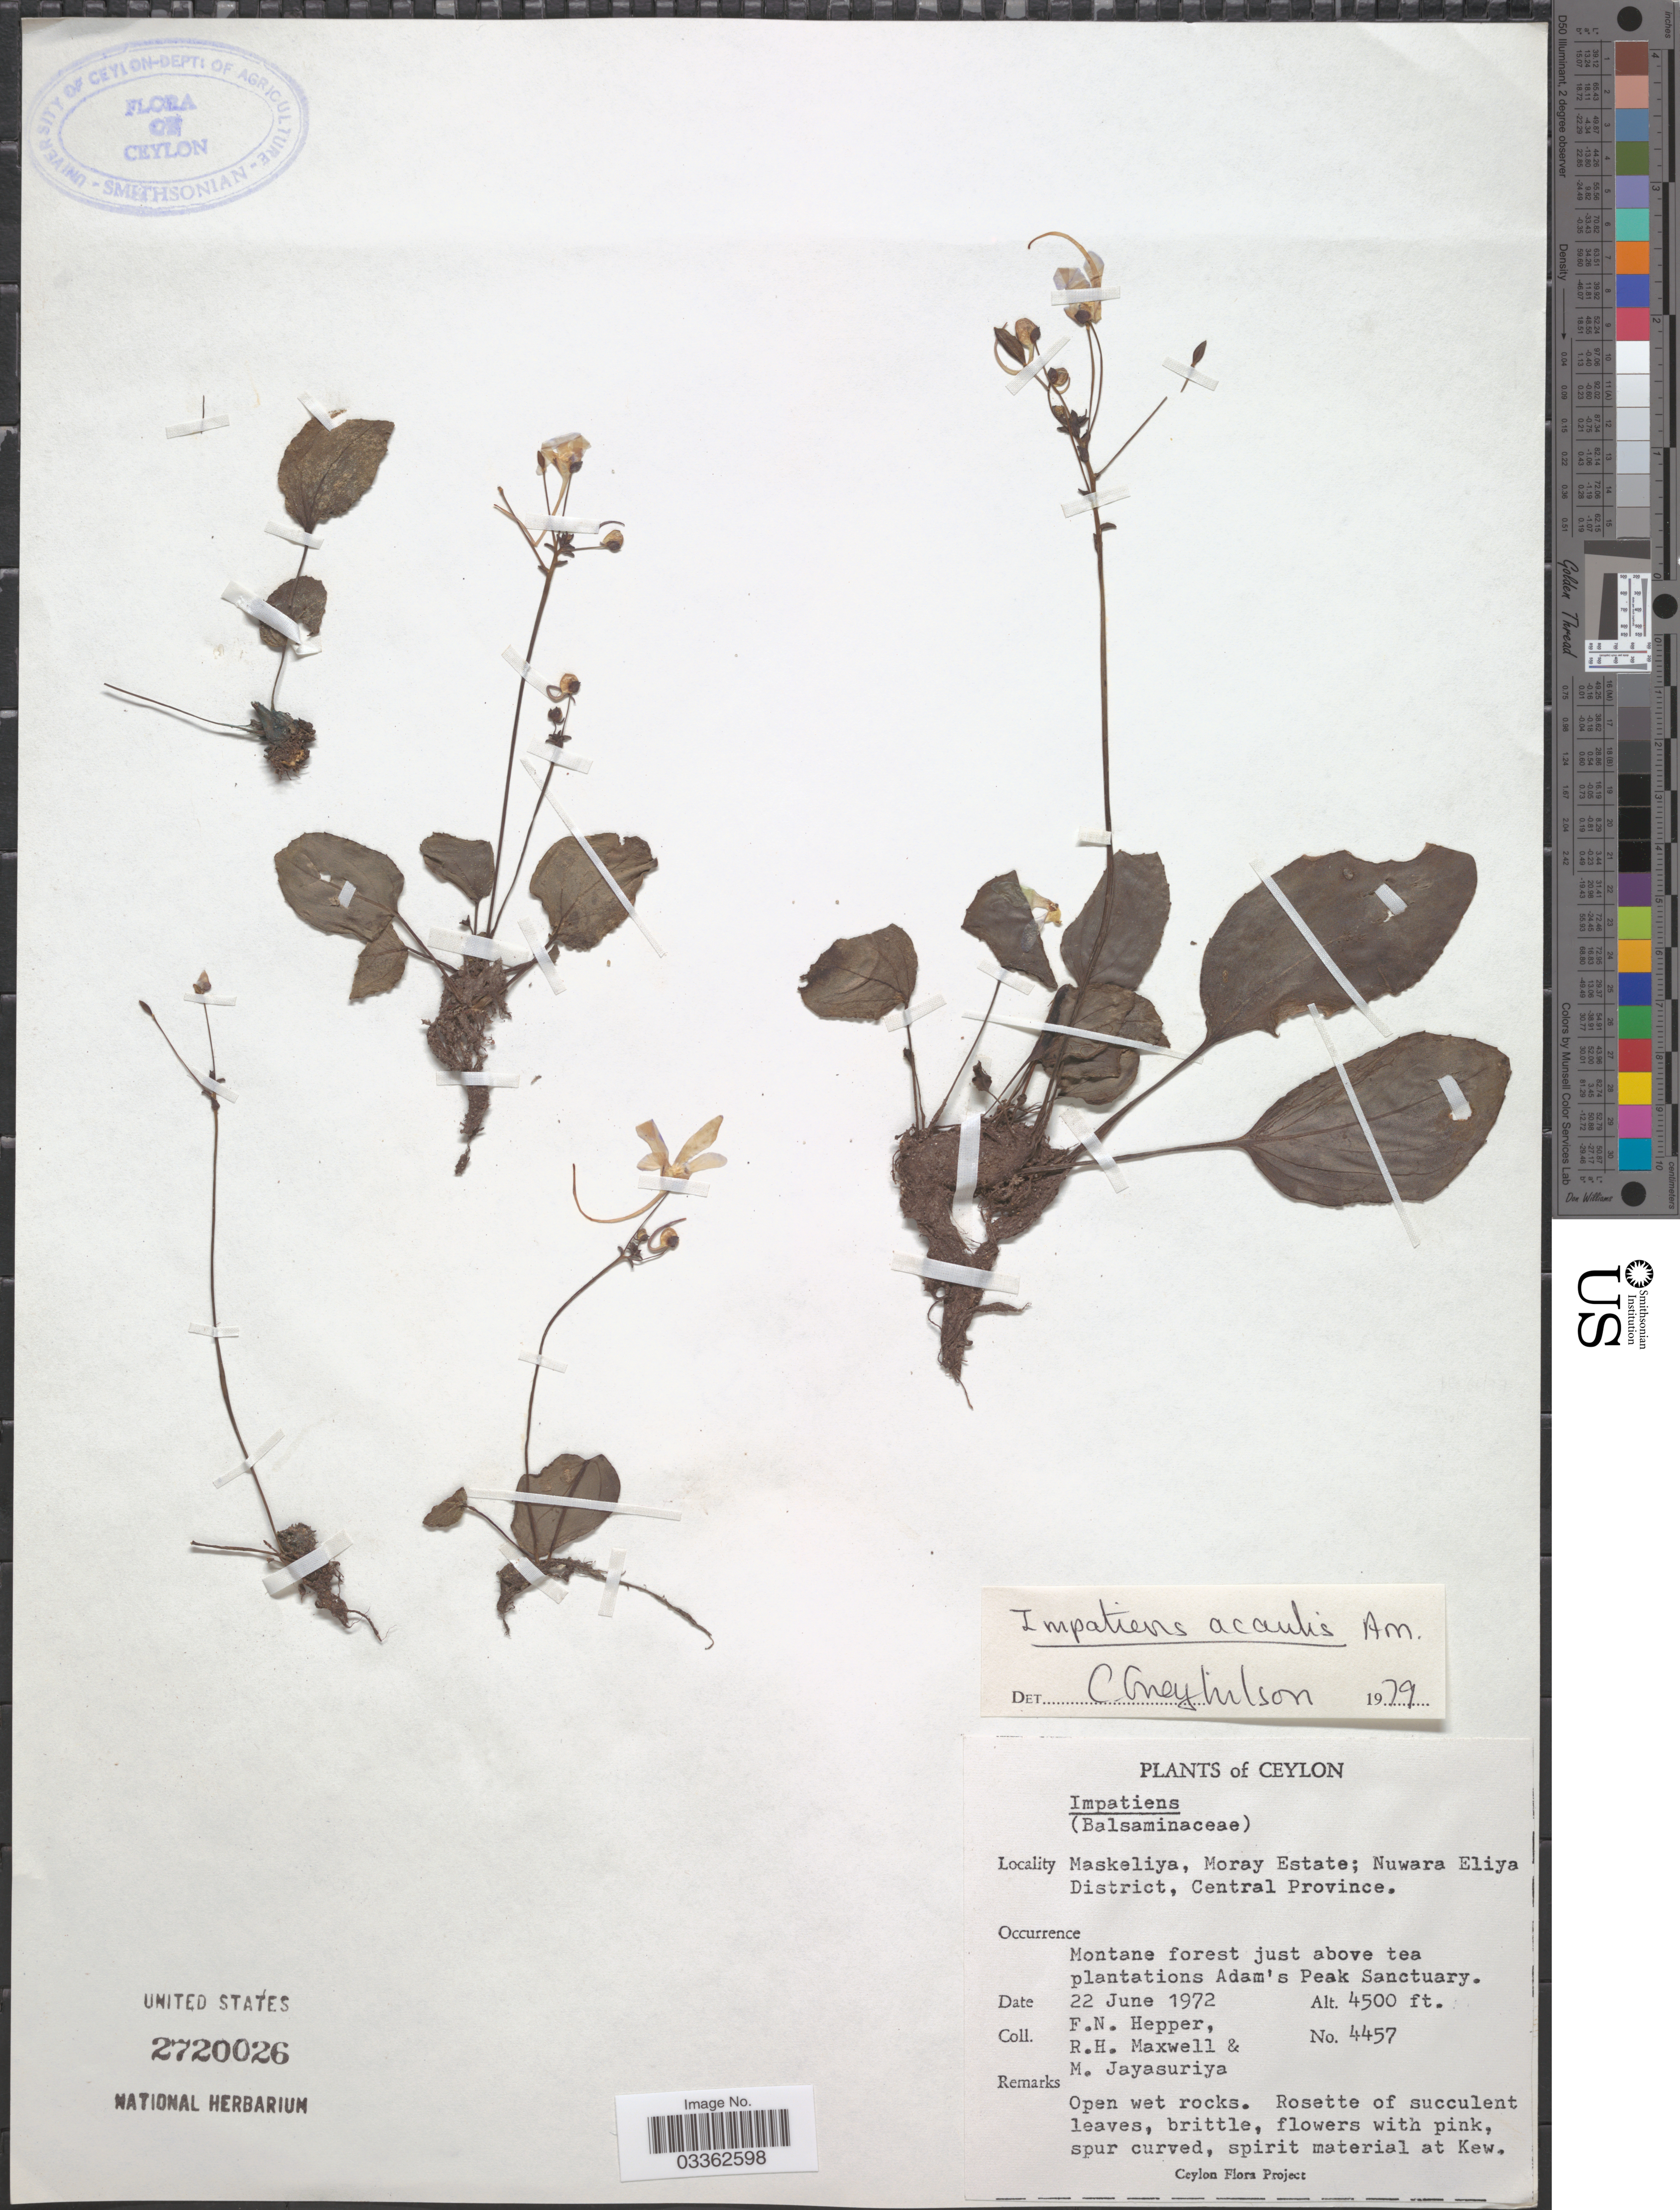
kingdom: Plantae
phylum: Tracheophyta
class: Magnoliopsida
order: Ericales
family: Balsaminaceae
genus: Impatiens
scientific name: Impatiens acaulis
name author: Arn.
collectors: F. Hepper, R. Maxwell & M. Jayasuriya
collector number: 4457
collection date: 1972-06-22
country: Sri Lanka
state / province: Central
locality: Ceylon. Maskeliya, Moray Estate; Nuwara Eliya District. Montane forest just above tea plantations Adam's Peak Sanctuary.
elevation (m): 1372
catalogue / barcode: US 2720026